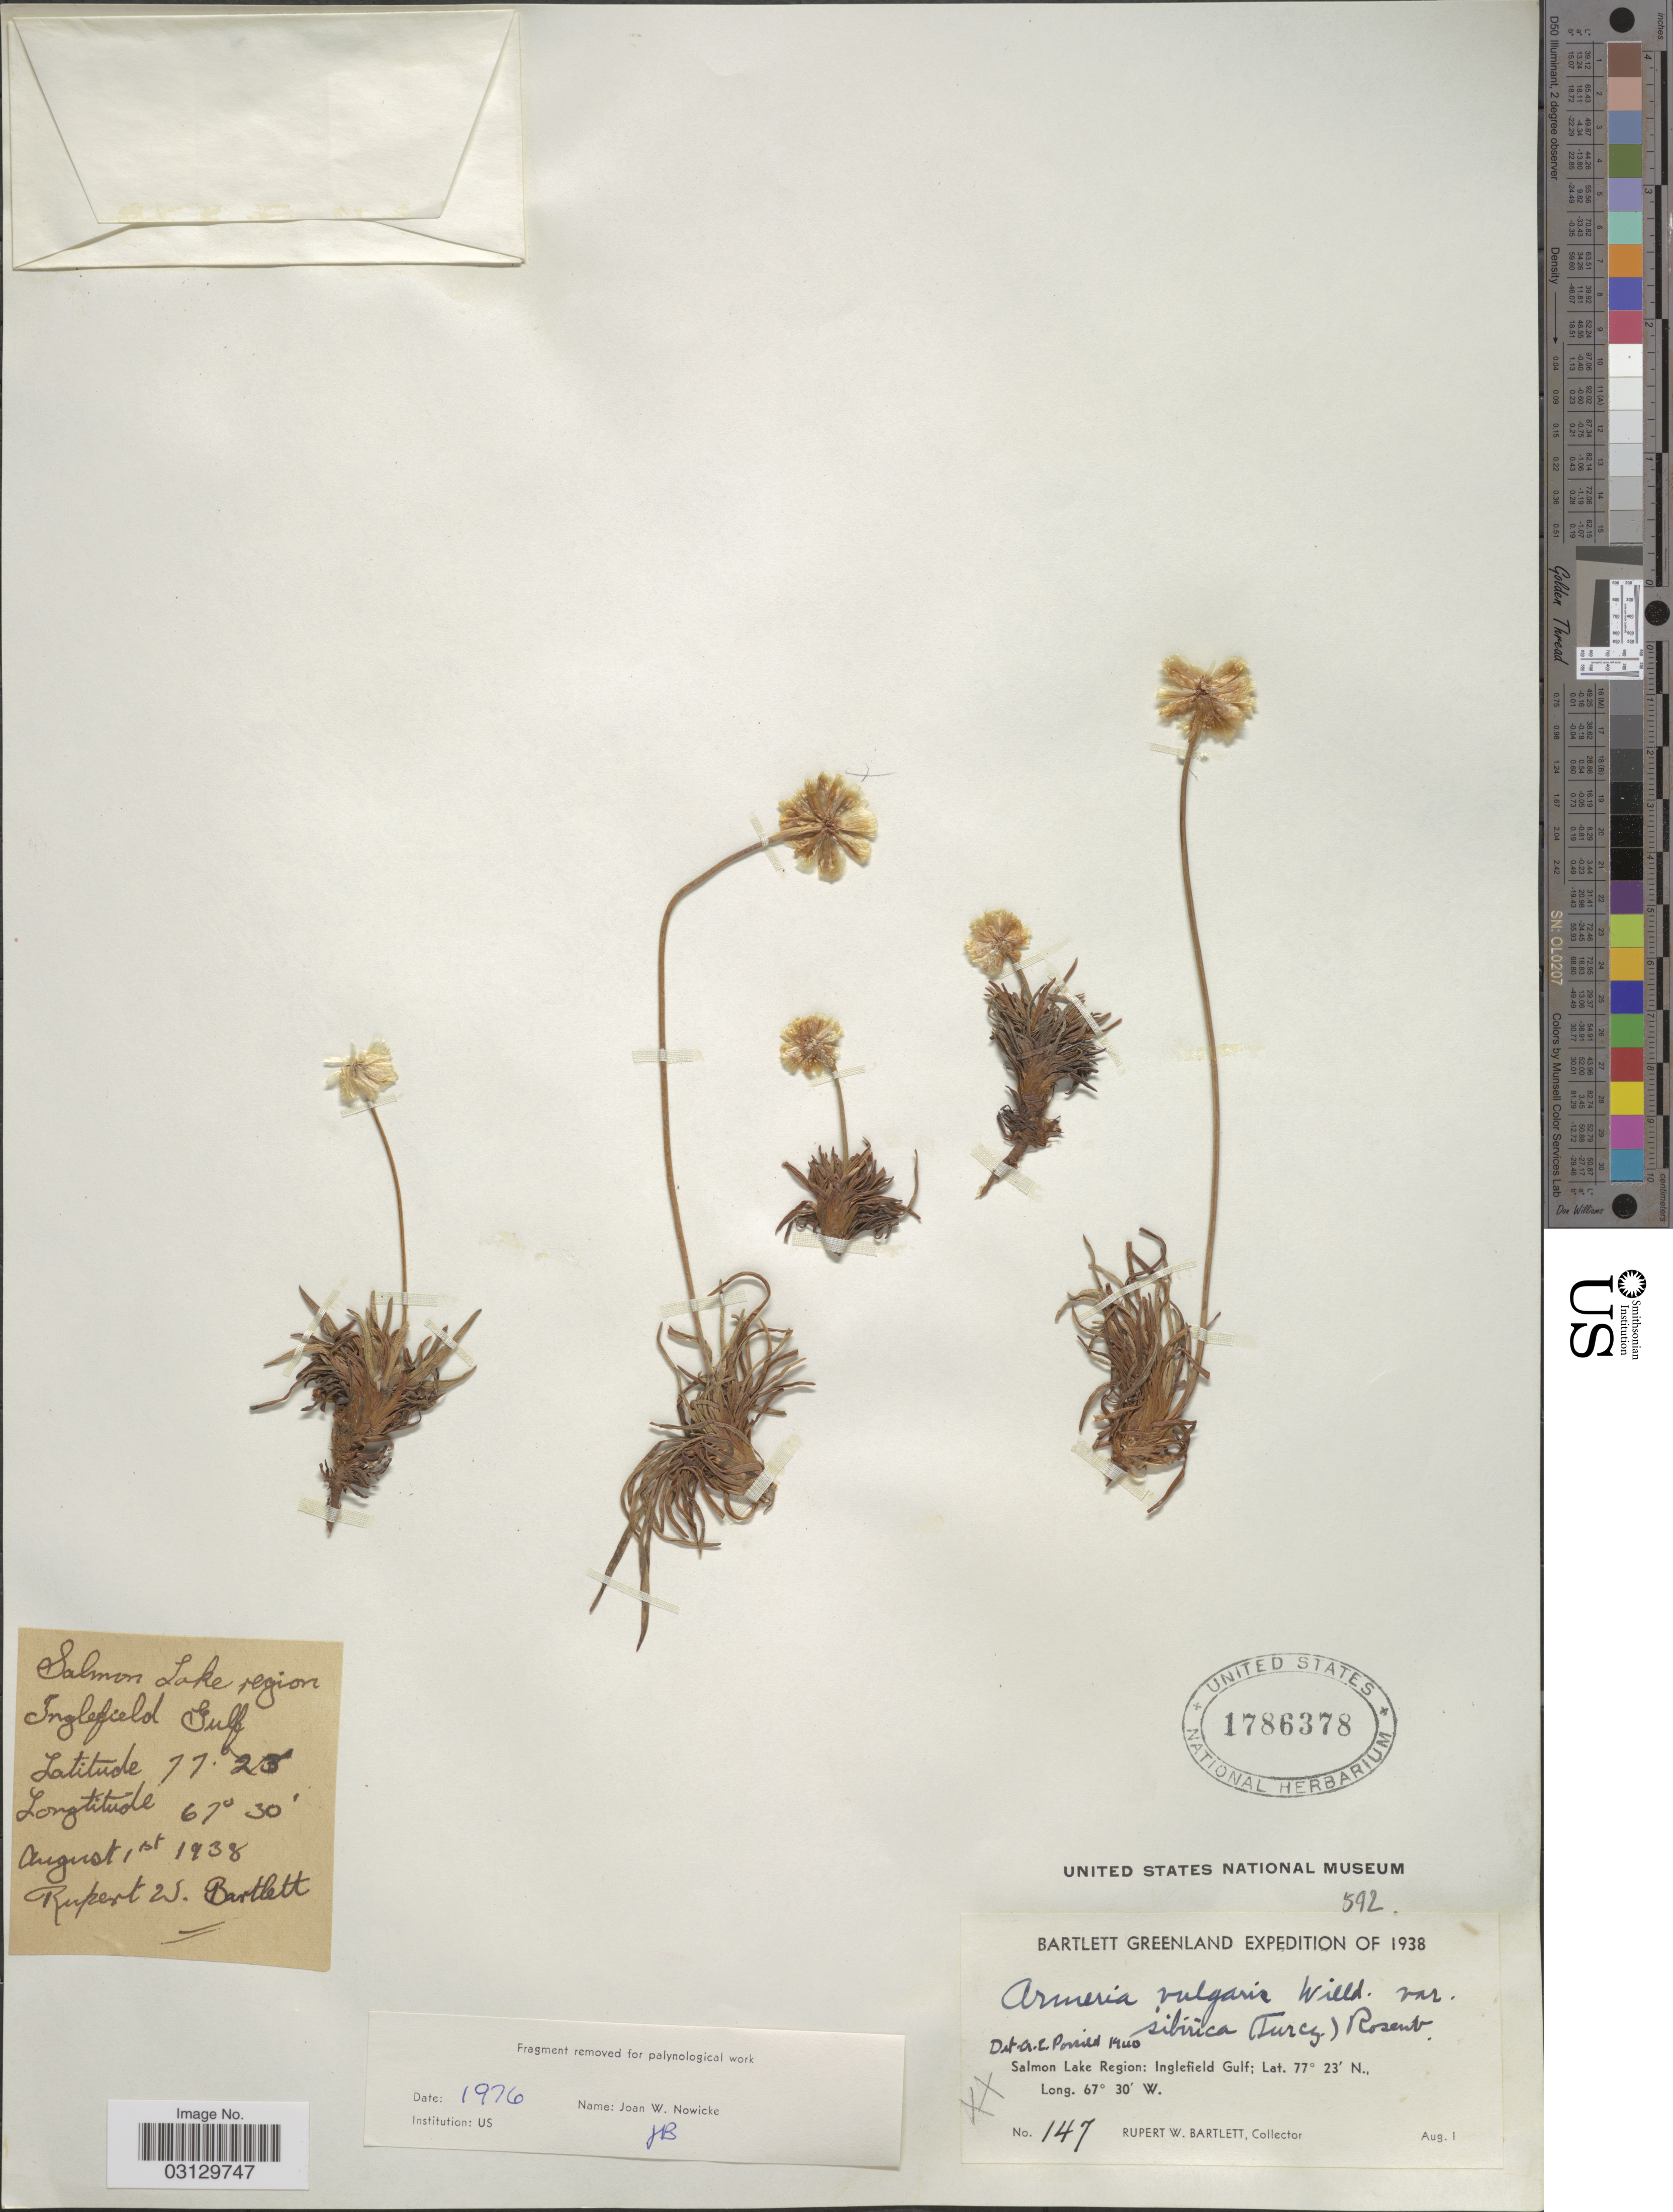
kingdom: Plantae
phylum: Tracheophyta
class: Magnoliopsida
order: Caryophyllales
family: Plumbaginaceae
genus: Armeria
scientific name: Armeria maritima subsp. sibirica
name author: (Turcz. ex Boiss.) Nyman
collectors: R. W. Bartlett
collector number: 147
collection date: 1938-08-01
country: Greenland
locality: Salmon Lake Region: Inglefield Gulf.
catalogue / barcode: US 1786378